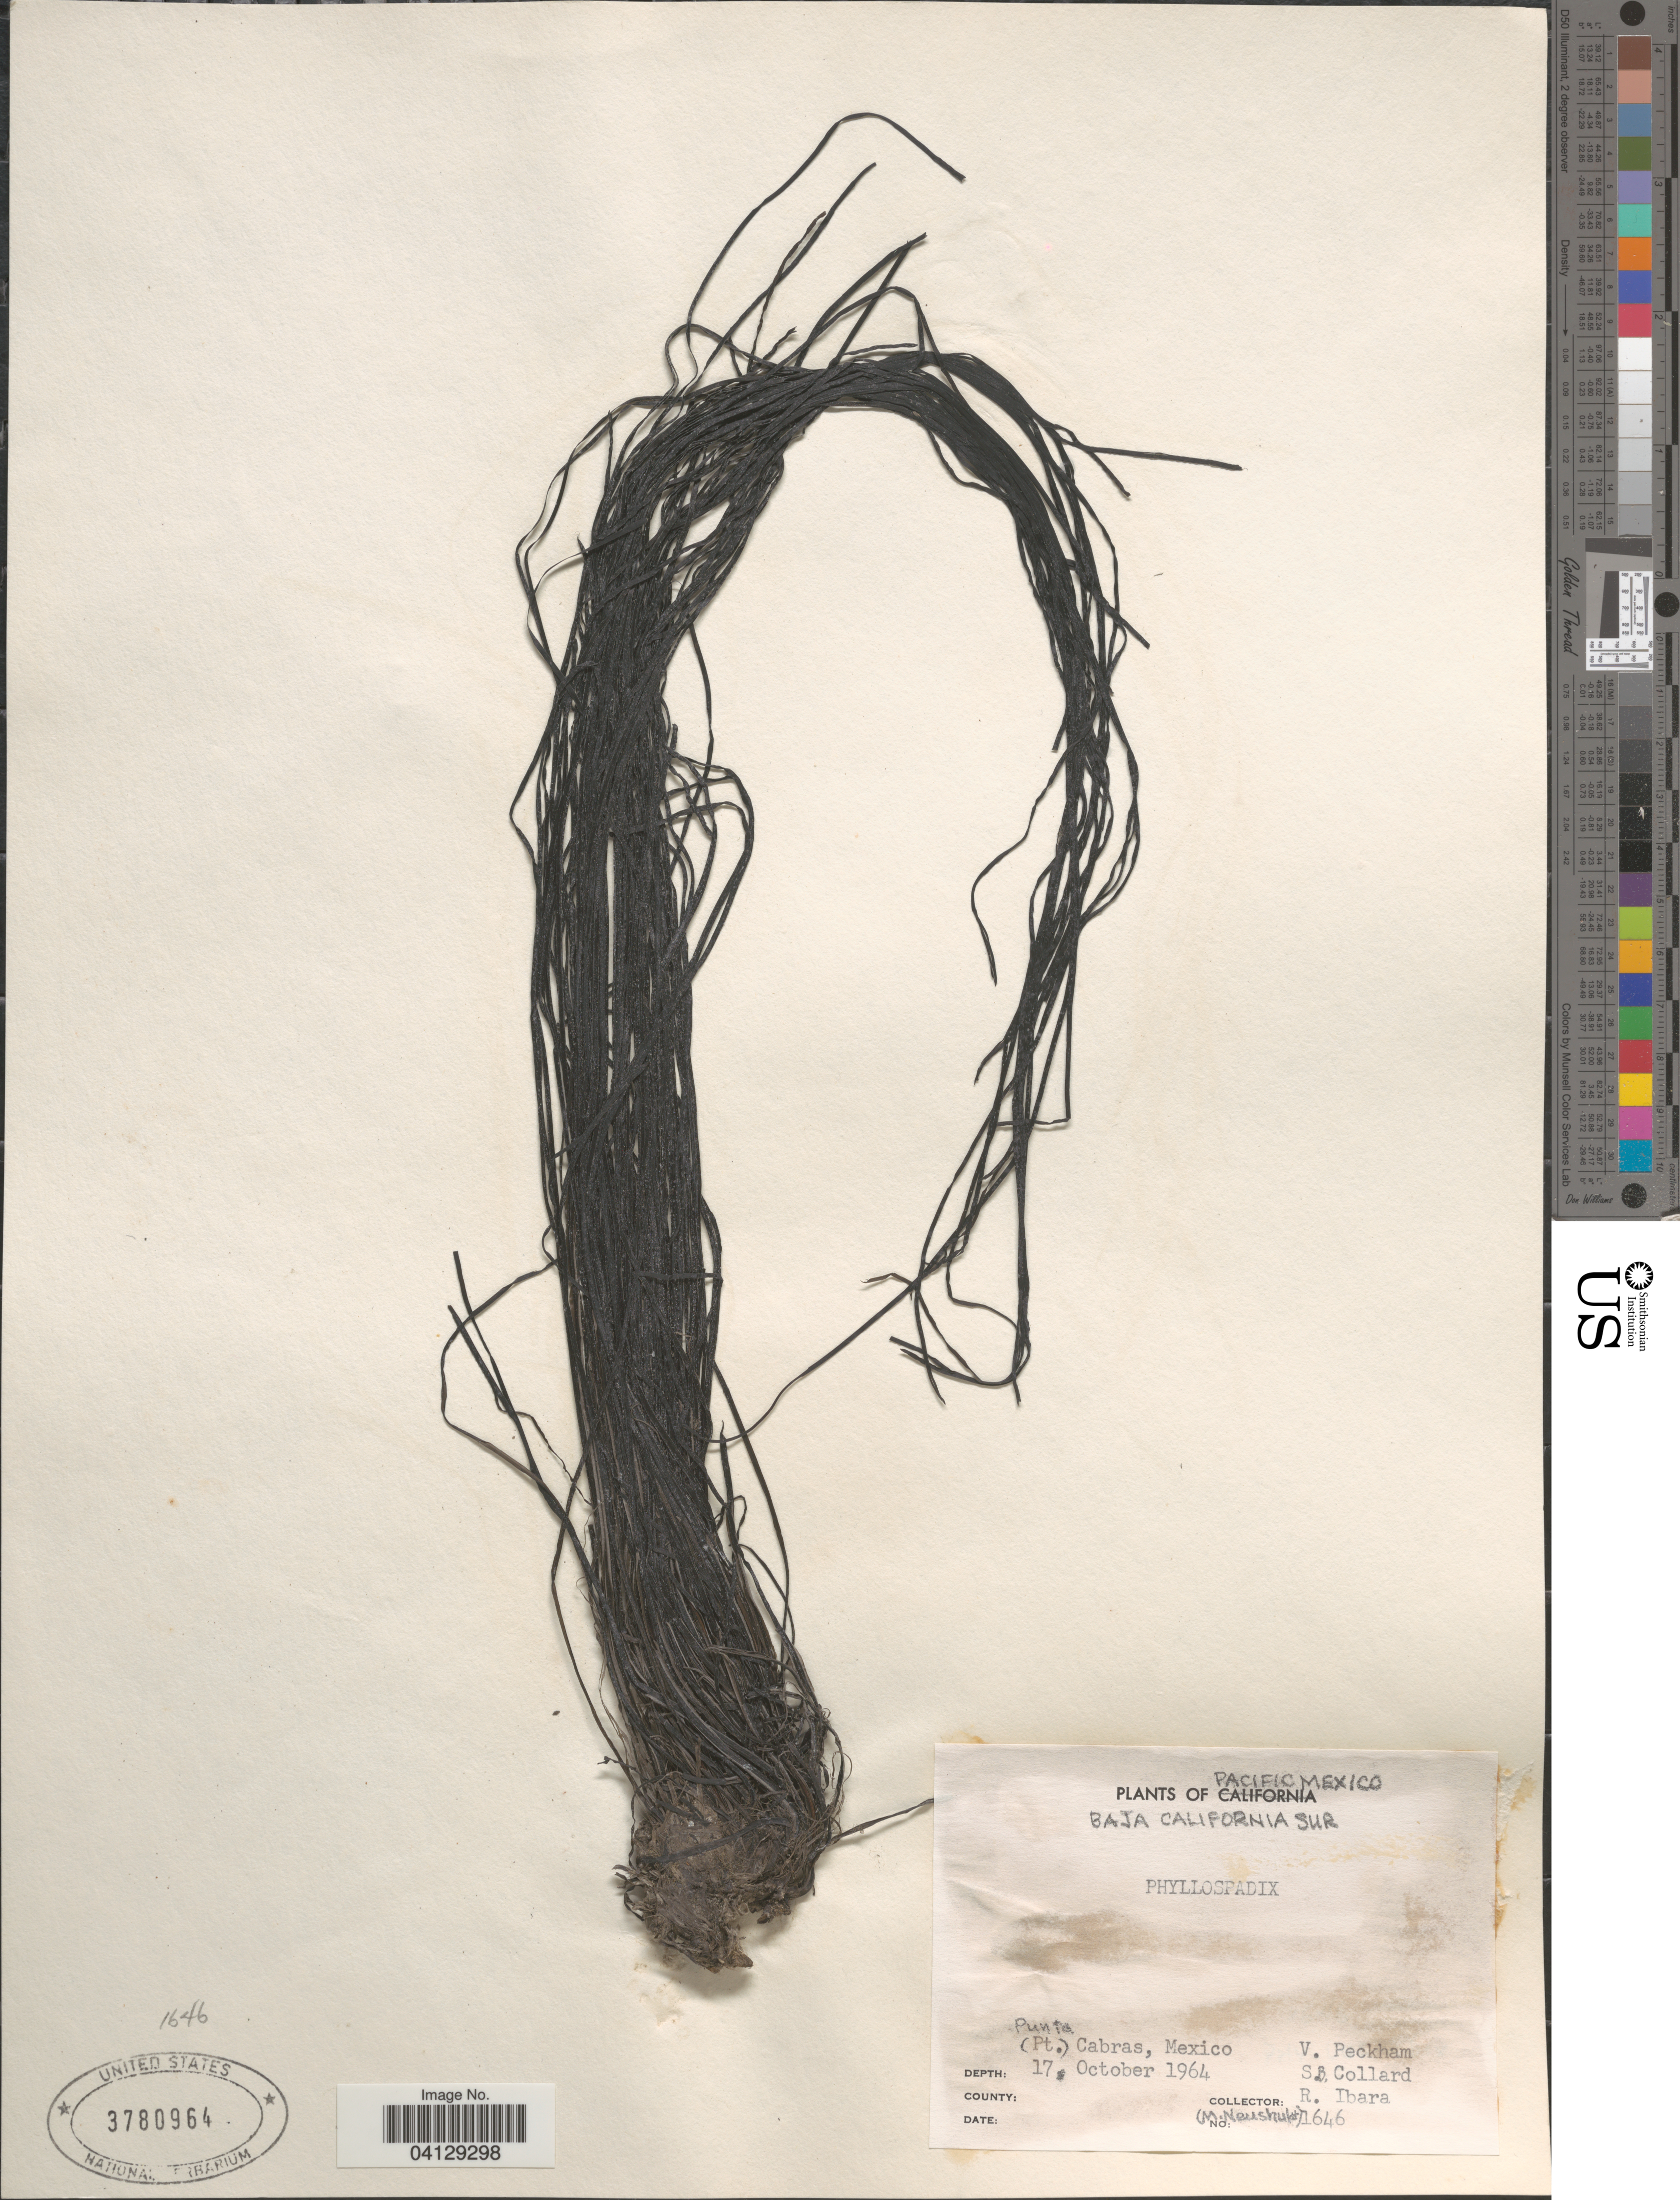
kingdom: Plantae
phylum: Tracheophyta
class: Liliopsida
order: Alismatales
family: Zosteraceae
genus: Phyllospadix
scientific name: Phyllospadix sp.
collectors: V. Peckham, S. Collard, R. Ibara & M. Neushul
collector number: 1646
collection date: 1964-10-17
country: Mexico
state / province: Baja California Sur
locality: Pacific Mexico. Punta Cabras.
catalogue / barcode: US 3780964